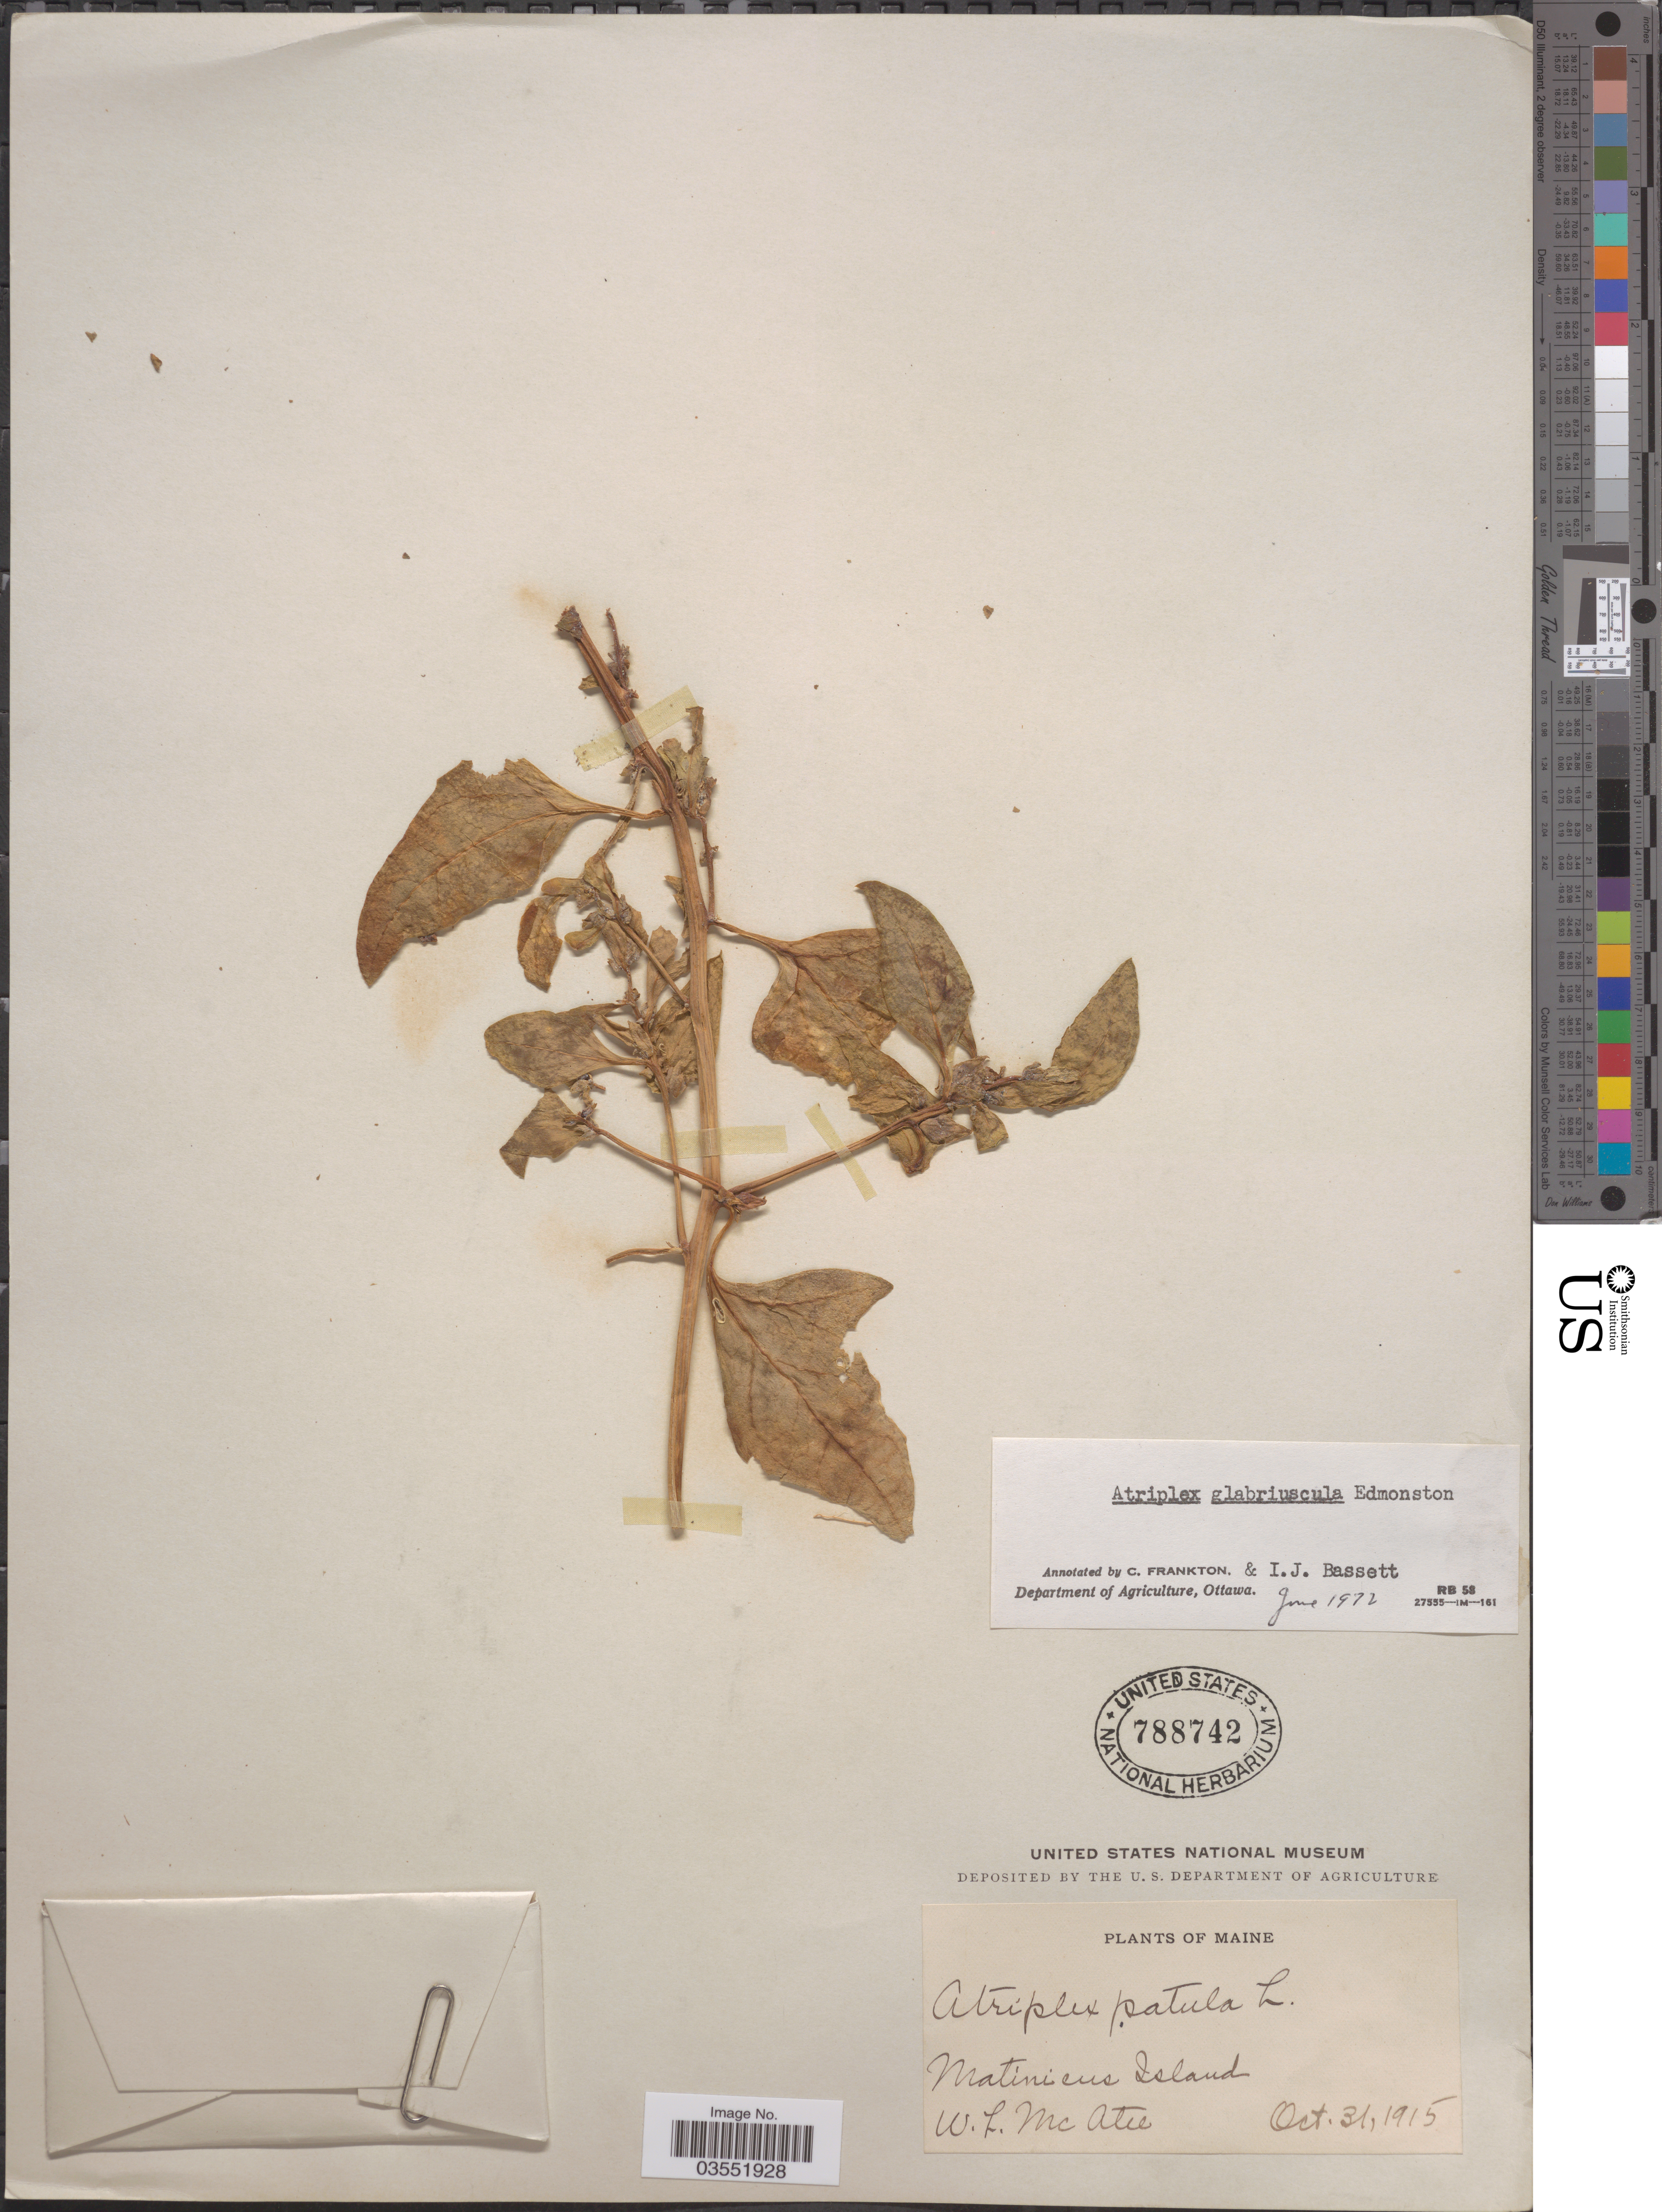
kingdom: Plantae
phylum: Tracheophyta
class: Magnoliopsida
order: Caryophyllales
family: Amaranthaceae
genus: Atriplex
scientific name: Atriplex glabriuscula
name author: Edmondston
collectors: W. McAtee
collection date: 1915-10-31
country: United States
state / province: Maine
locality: Matinicus Island.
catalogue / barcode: US 788742